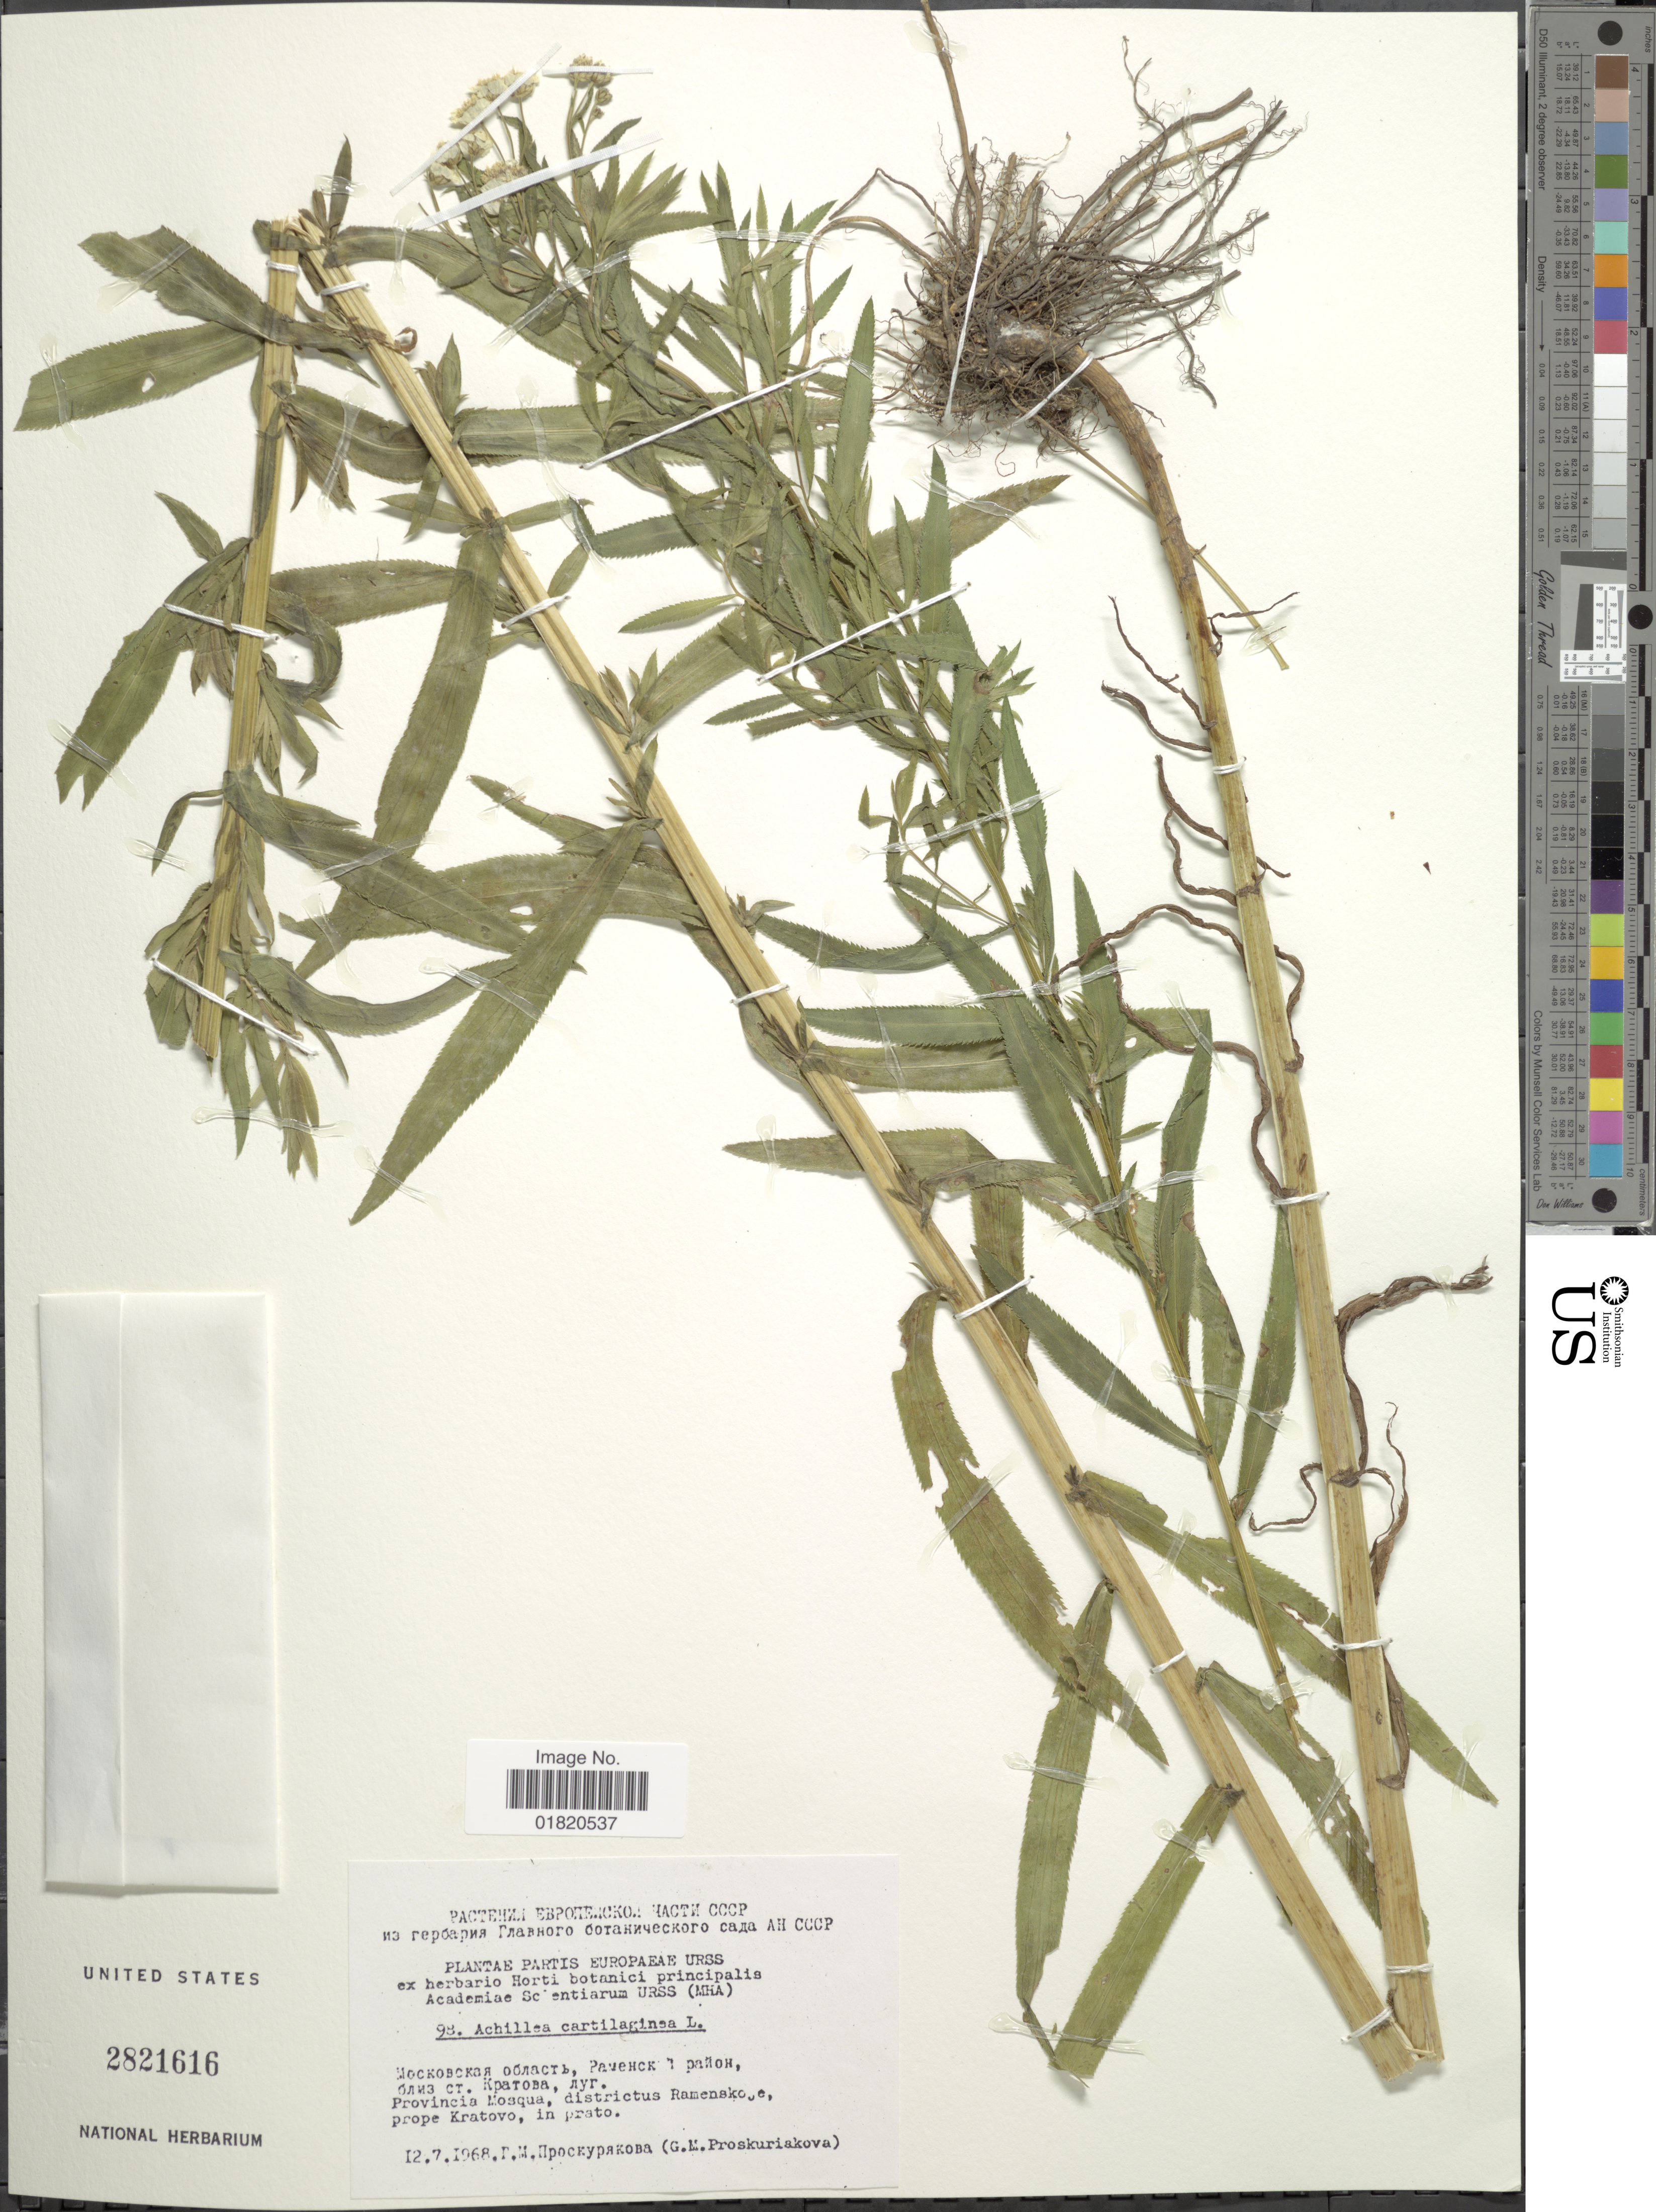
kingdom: Plantae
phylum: Tracheophyta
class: Magnoliopsida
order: Asterales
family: Asteraceae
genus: Achillea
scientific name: Achillea cartilaginea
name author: L.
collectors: P. Hpockeypakoba & G. Proskuriakova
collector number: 113*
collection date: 1968-07-12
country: North Macedonia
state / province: Kratovo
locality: Provincia Mosqua, districtus Ramenskoje [interpreted], prope Katovo, in prato. Partis Europeae URSS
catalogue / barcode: US 2821616